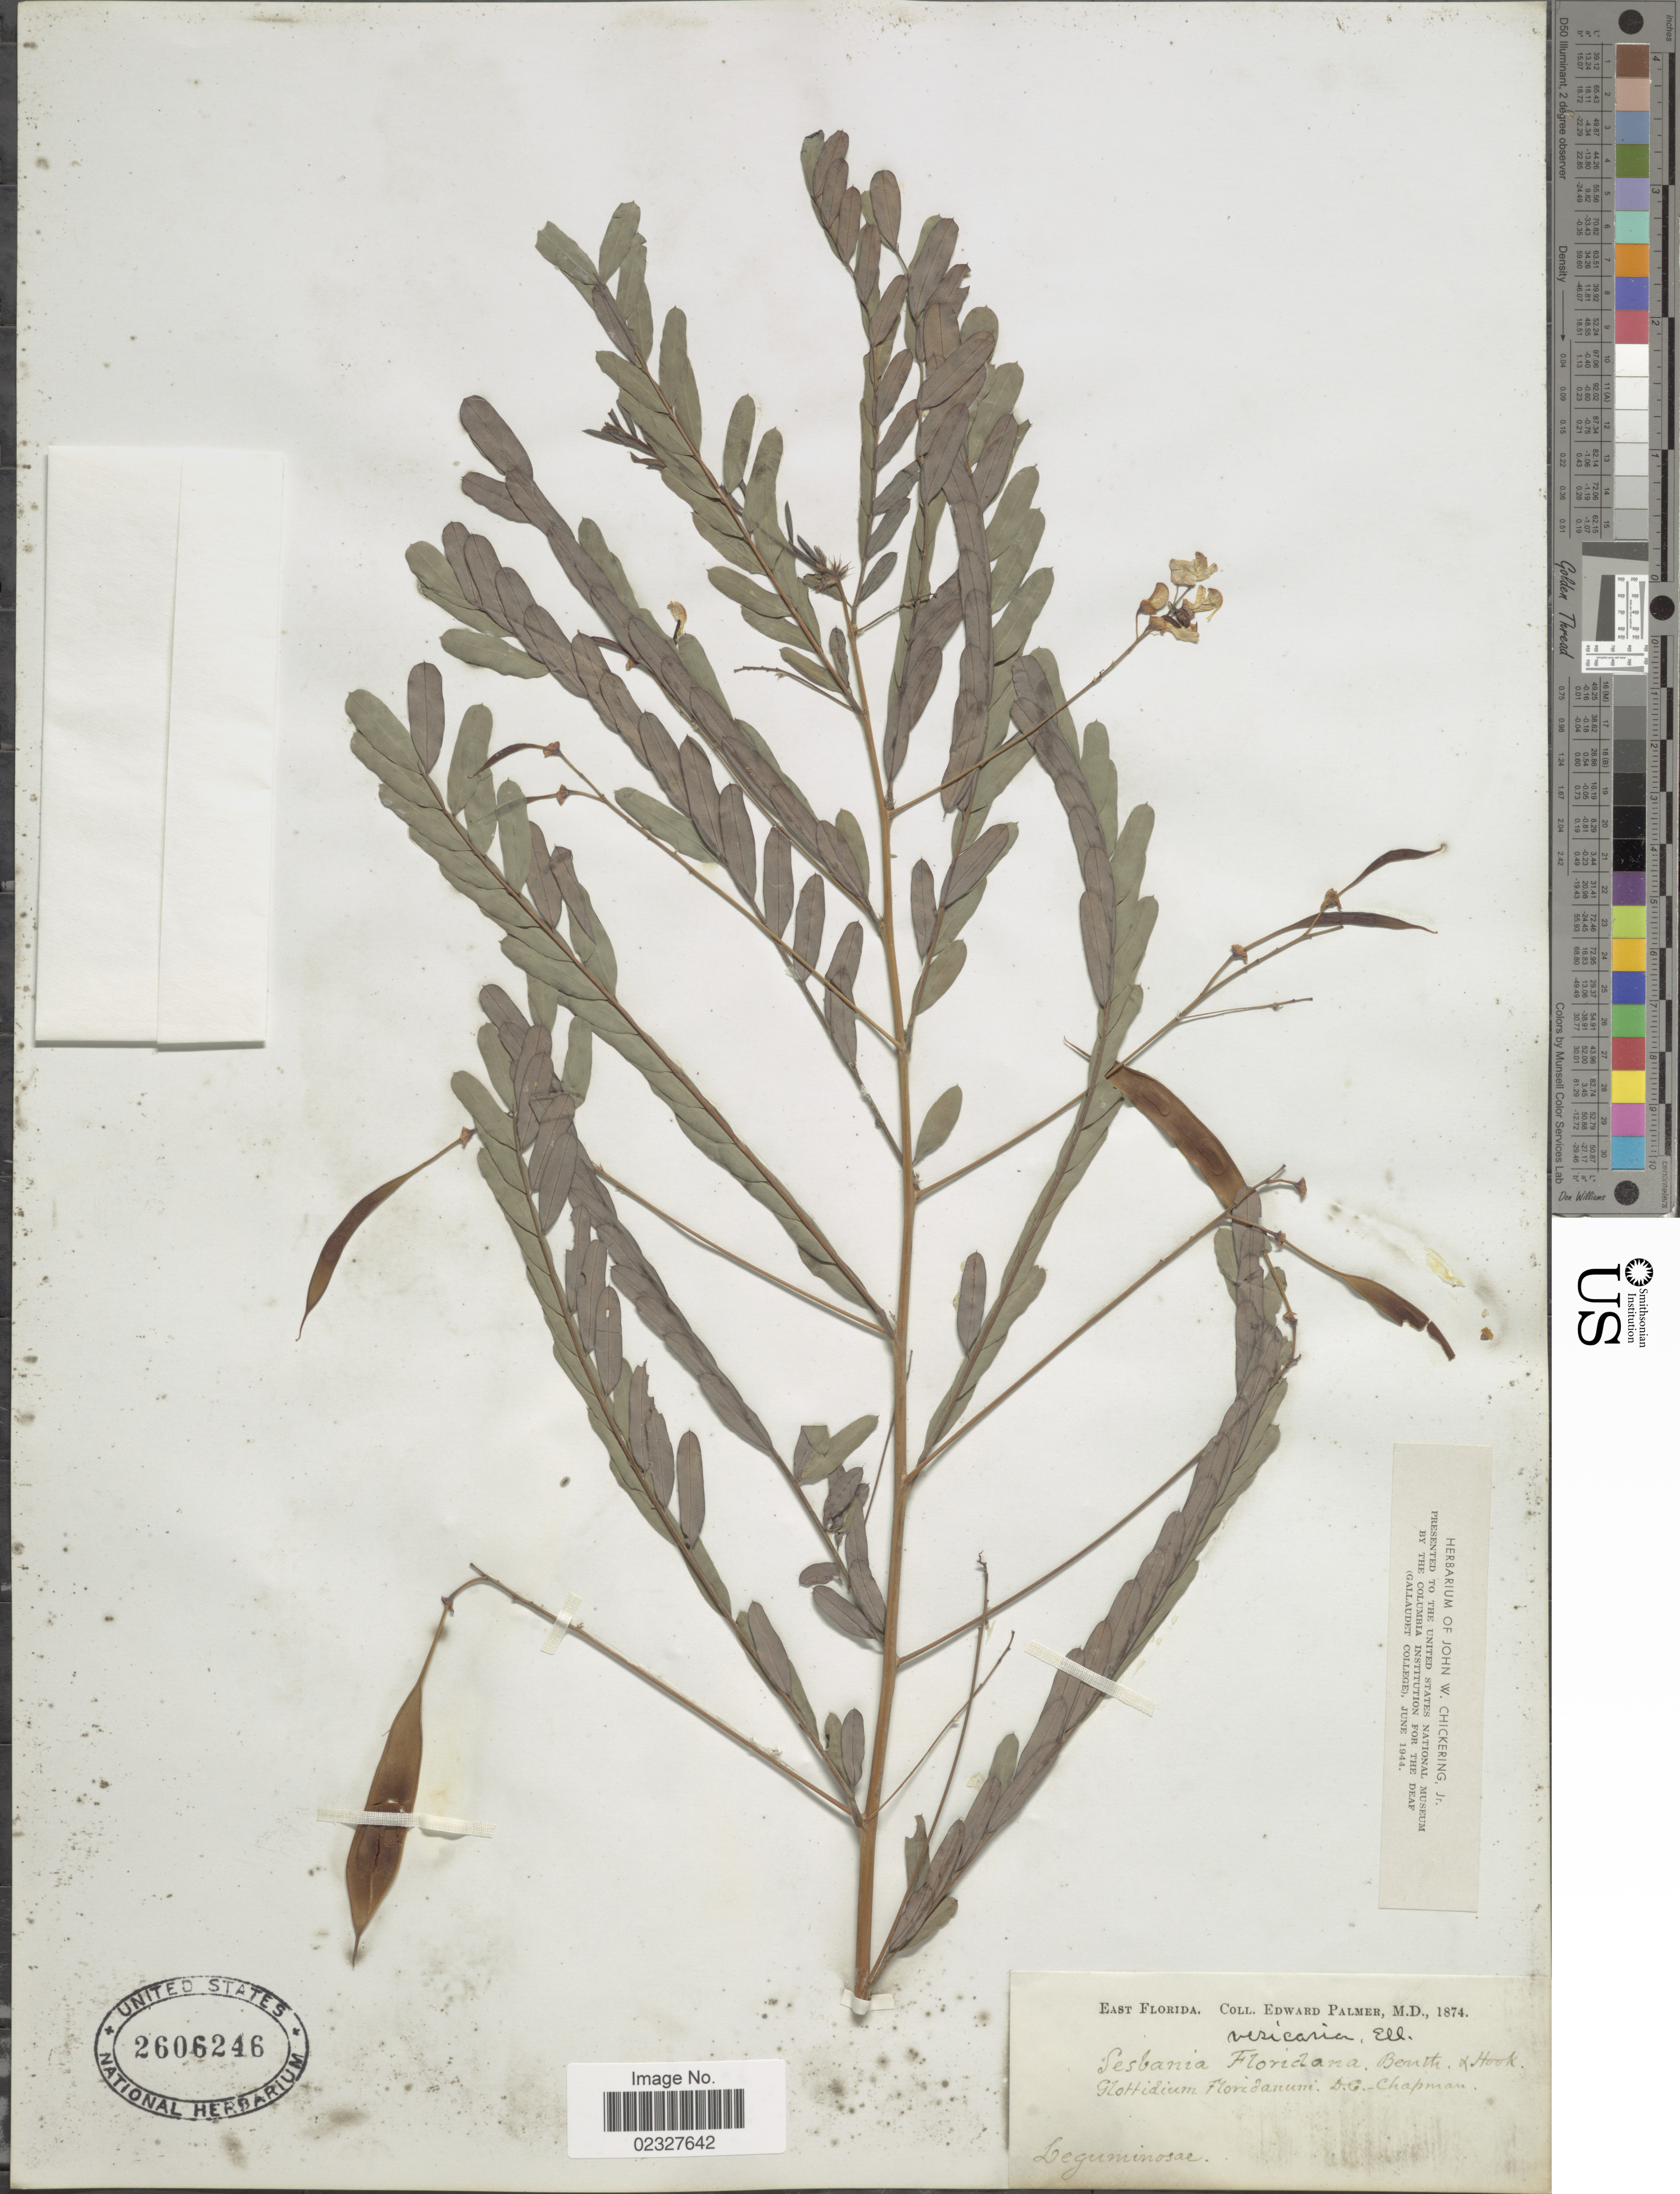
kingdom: Plantae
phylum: Tracheophyta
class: Magnoliopsida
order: Fabales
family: Fabaceae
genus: Sesbania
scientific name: Sesbania vesicaria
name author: (Jacq.) Elliott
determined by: Strong, Mark T., (BOT), Smithsonian Institution - National Museum of Natural History (UNITED STATES)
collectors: E. Palmer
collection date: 1874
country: United States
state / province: Florida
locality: East Florida.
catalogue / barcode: US 2606246